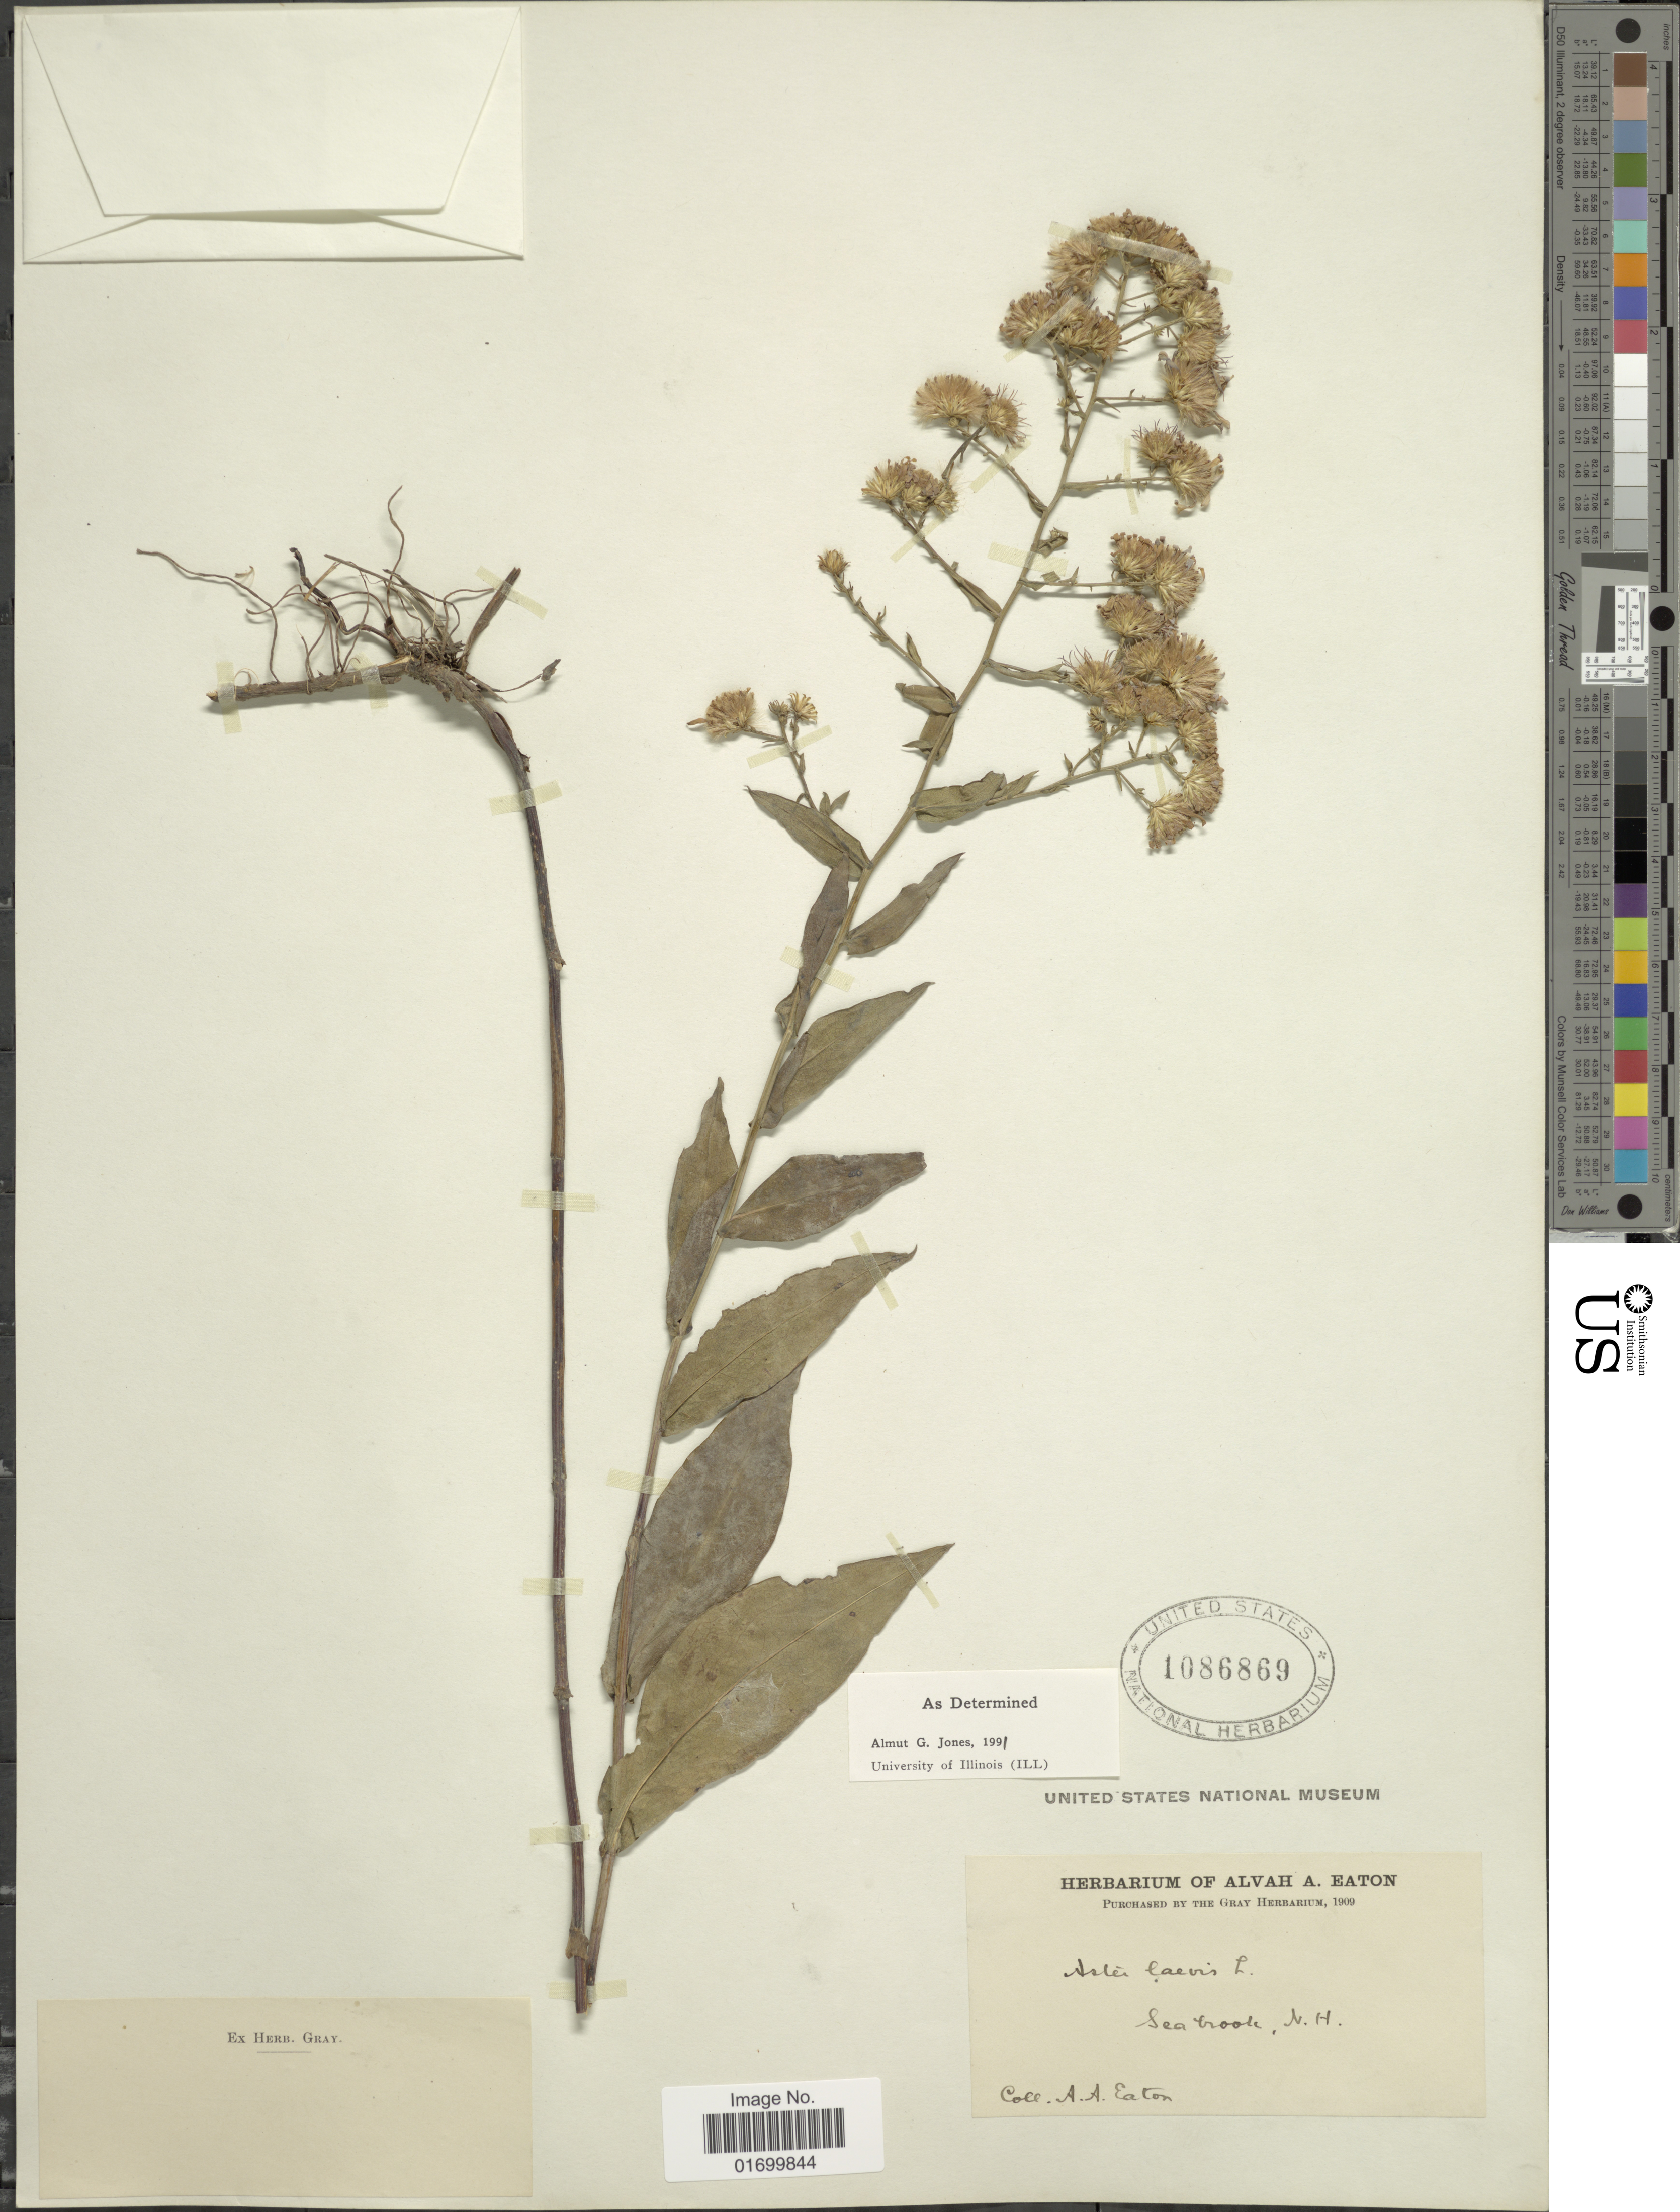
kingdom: Plantae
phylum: Tracheophyta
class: Magnoliopsida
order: Asterales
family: Asteraceae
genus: Symphyotrichum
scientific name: Symphyotrichum laeve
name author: (L.) Á. Löve & D. Löve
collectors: A. A. Eaton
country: United States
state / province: New Hampshire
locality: Sea crook, N.H.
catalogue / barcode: US 1086869